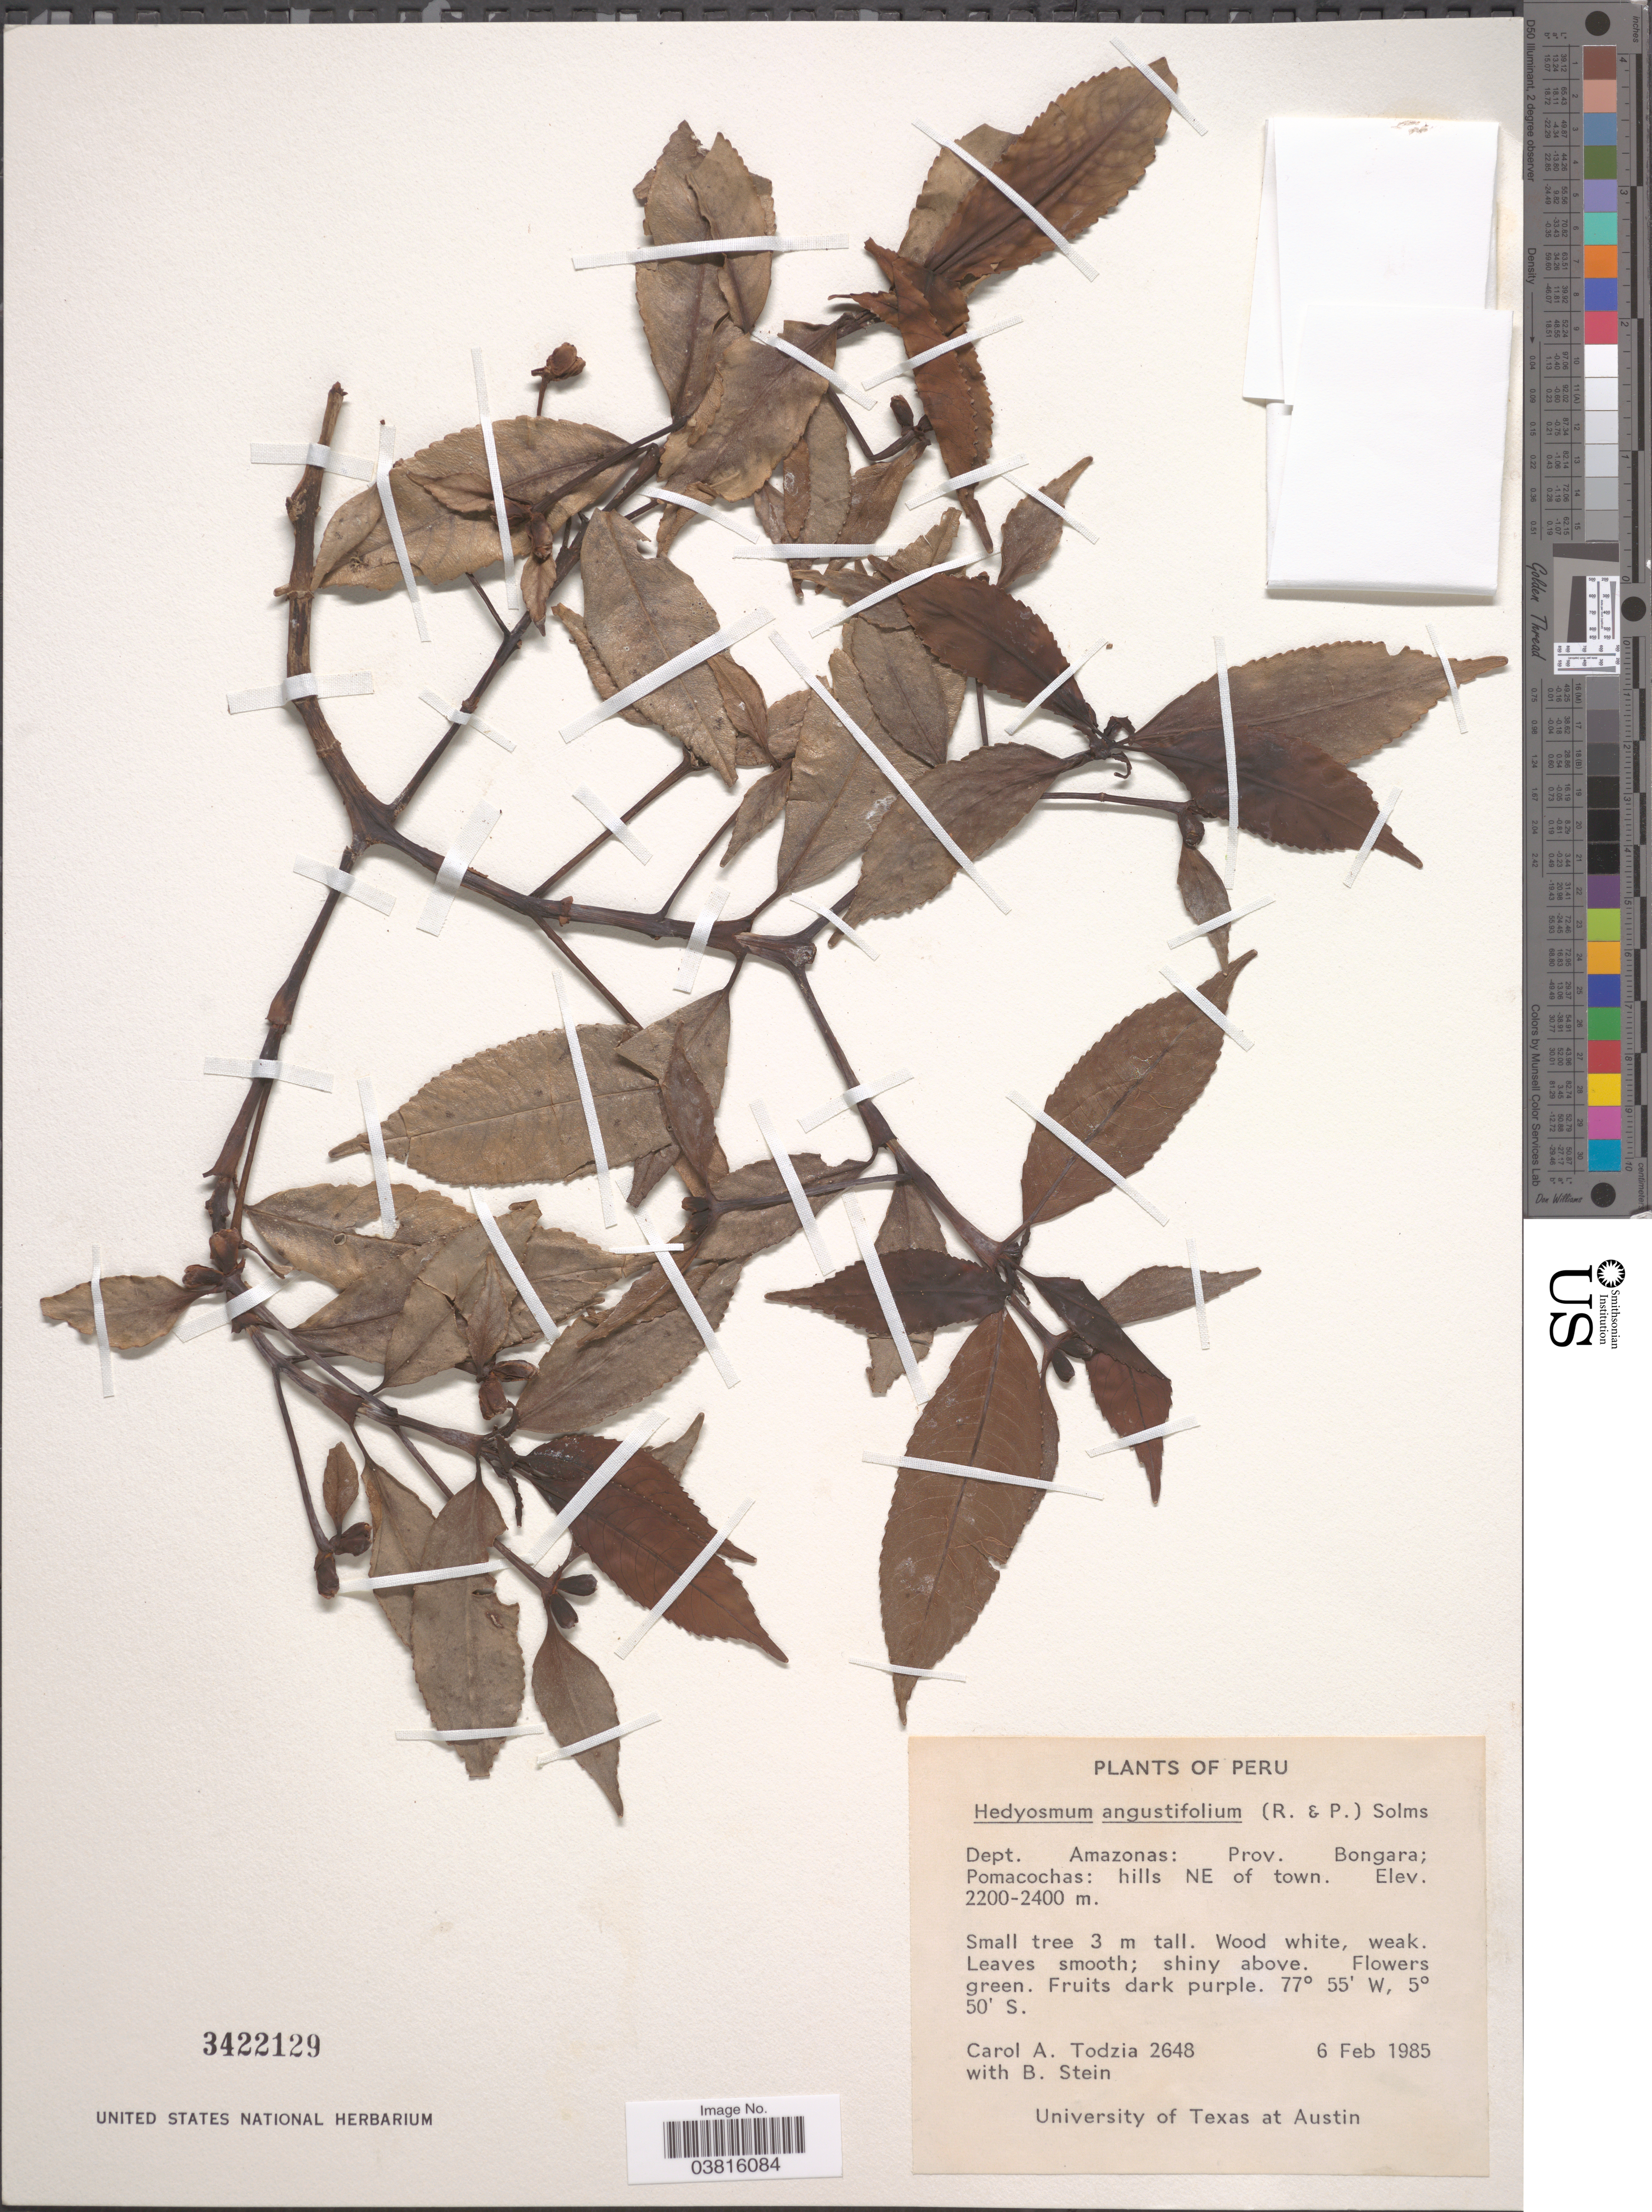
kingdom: Plantae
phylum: Tracheophyta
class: Magnoliopsida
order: Chloranthales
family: Chloranthaceae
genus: Hedyosmum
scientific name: Hedyosmum angustifolium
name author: Solms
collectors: C. A. Todzia & B. Stein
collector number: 2648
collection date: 1985-02-06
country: Peru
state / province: Amazonas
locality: Dept. Amazonas: Prov. Bongara; Pomacochas: hills NE of town.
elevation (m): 2200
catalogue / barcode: US 3422129